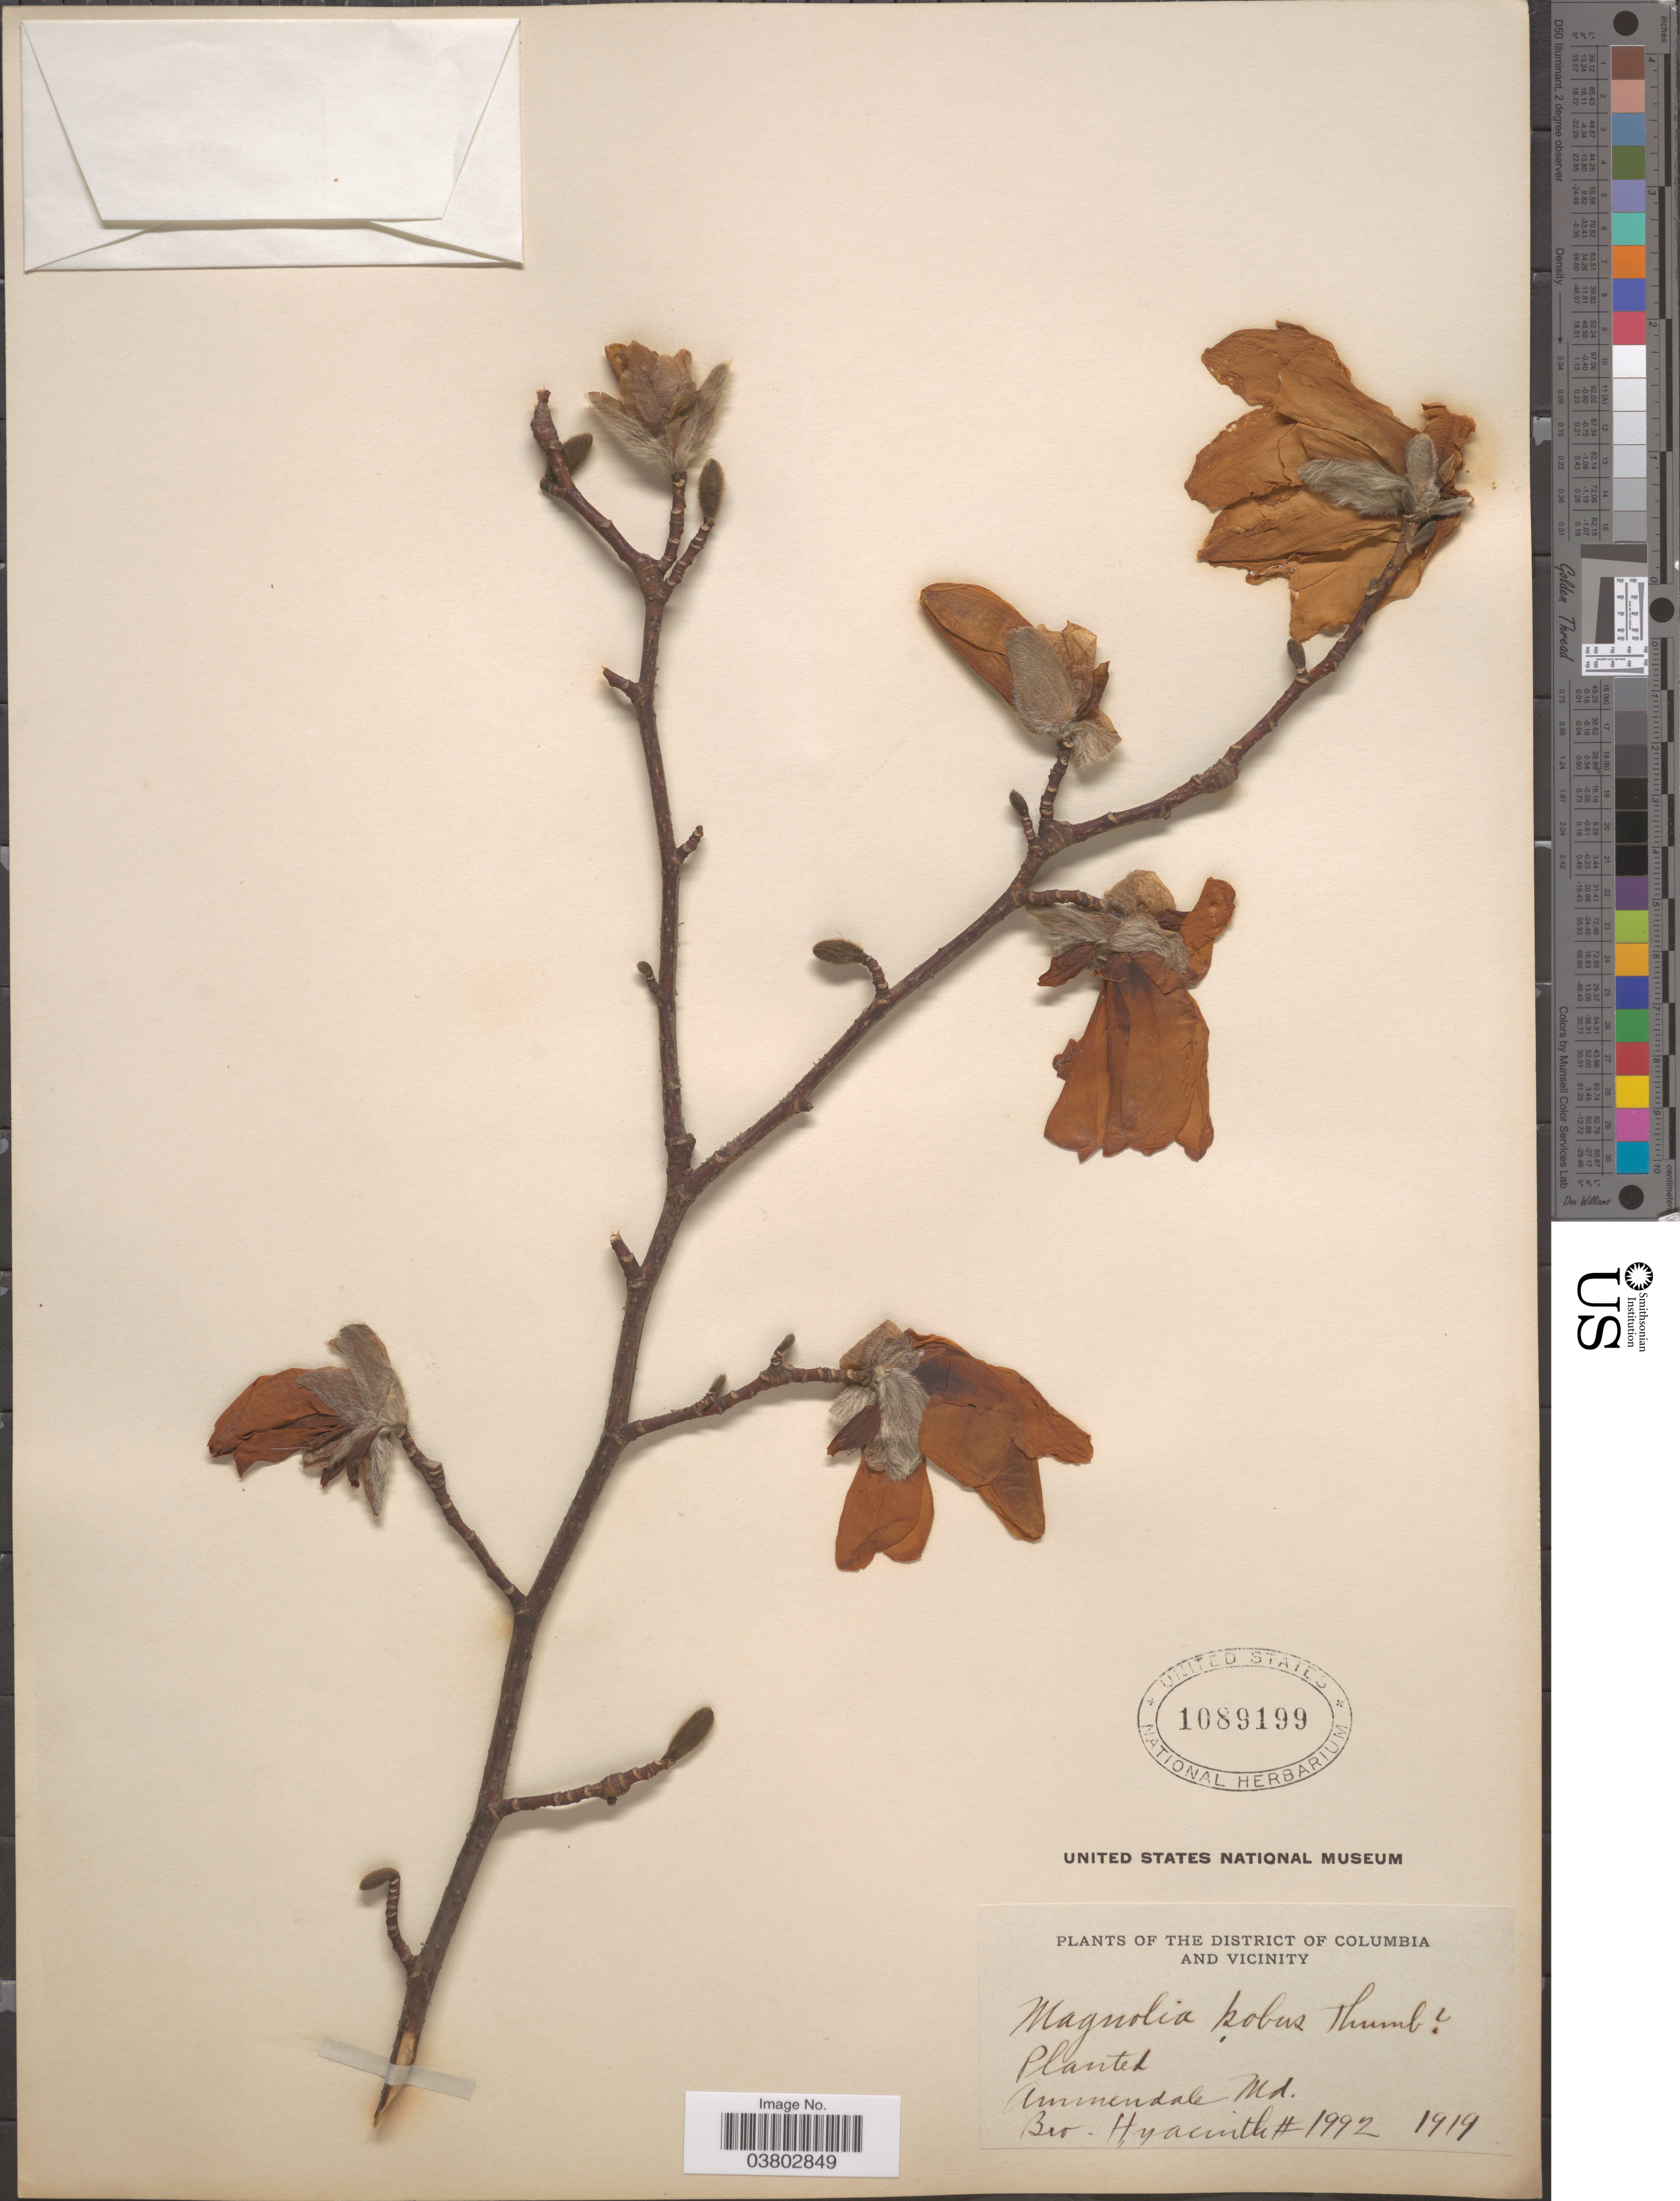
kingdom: Plantae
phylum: Tracheophyta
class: Magnoliopsida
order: Magnoliales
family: Magnoliaceae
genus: Magnolia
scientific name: Magnolia kobus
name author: DC.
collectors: F. Hyacinth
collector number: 1992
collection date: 1919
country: United States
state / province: District of Columbia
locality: District of Columbia and vicinity. Annandale Md.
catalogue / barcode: US 1089199